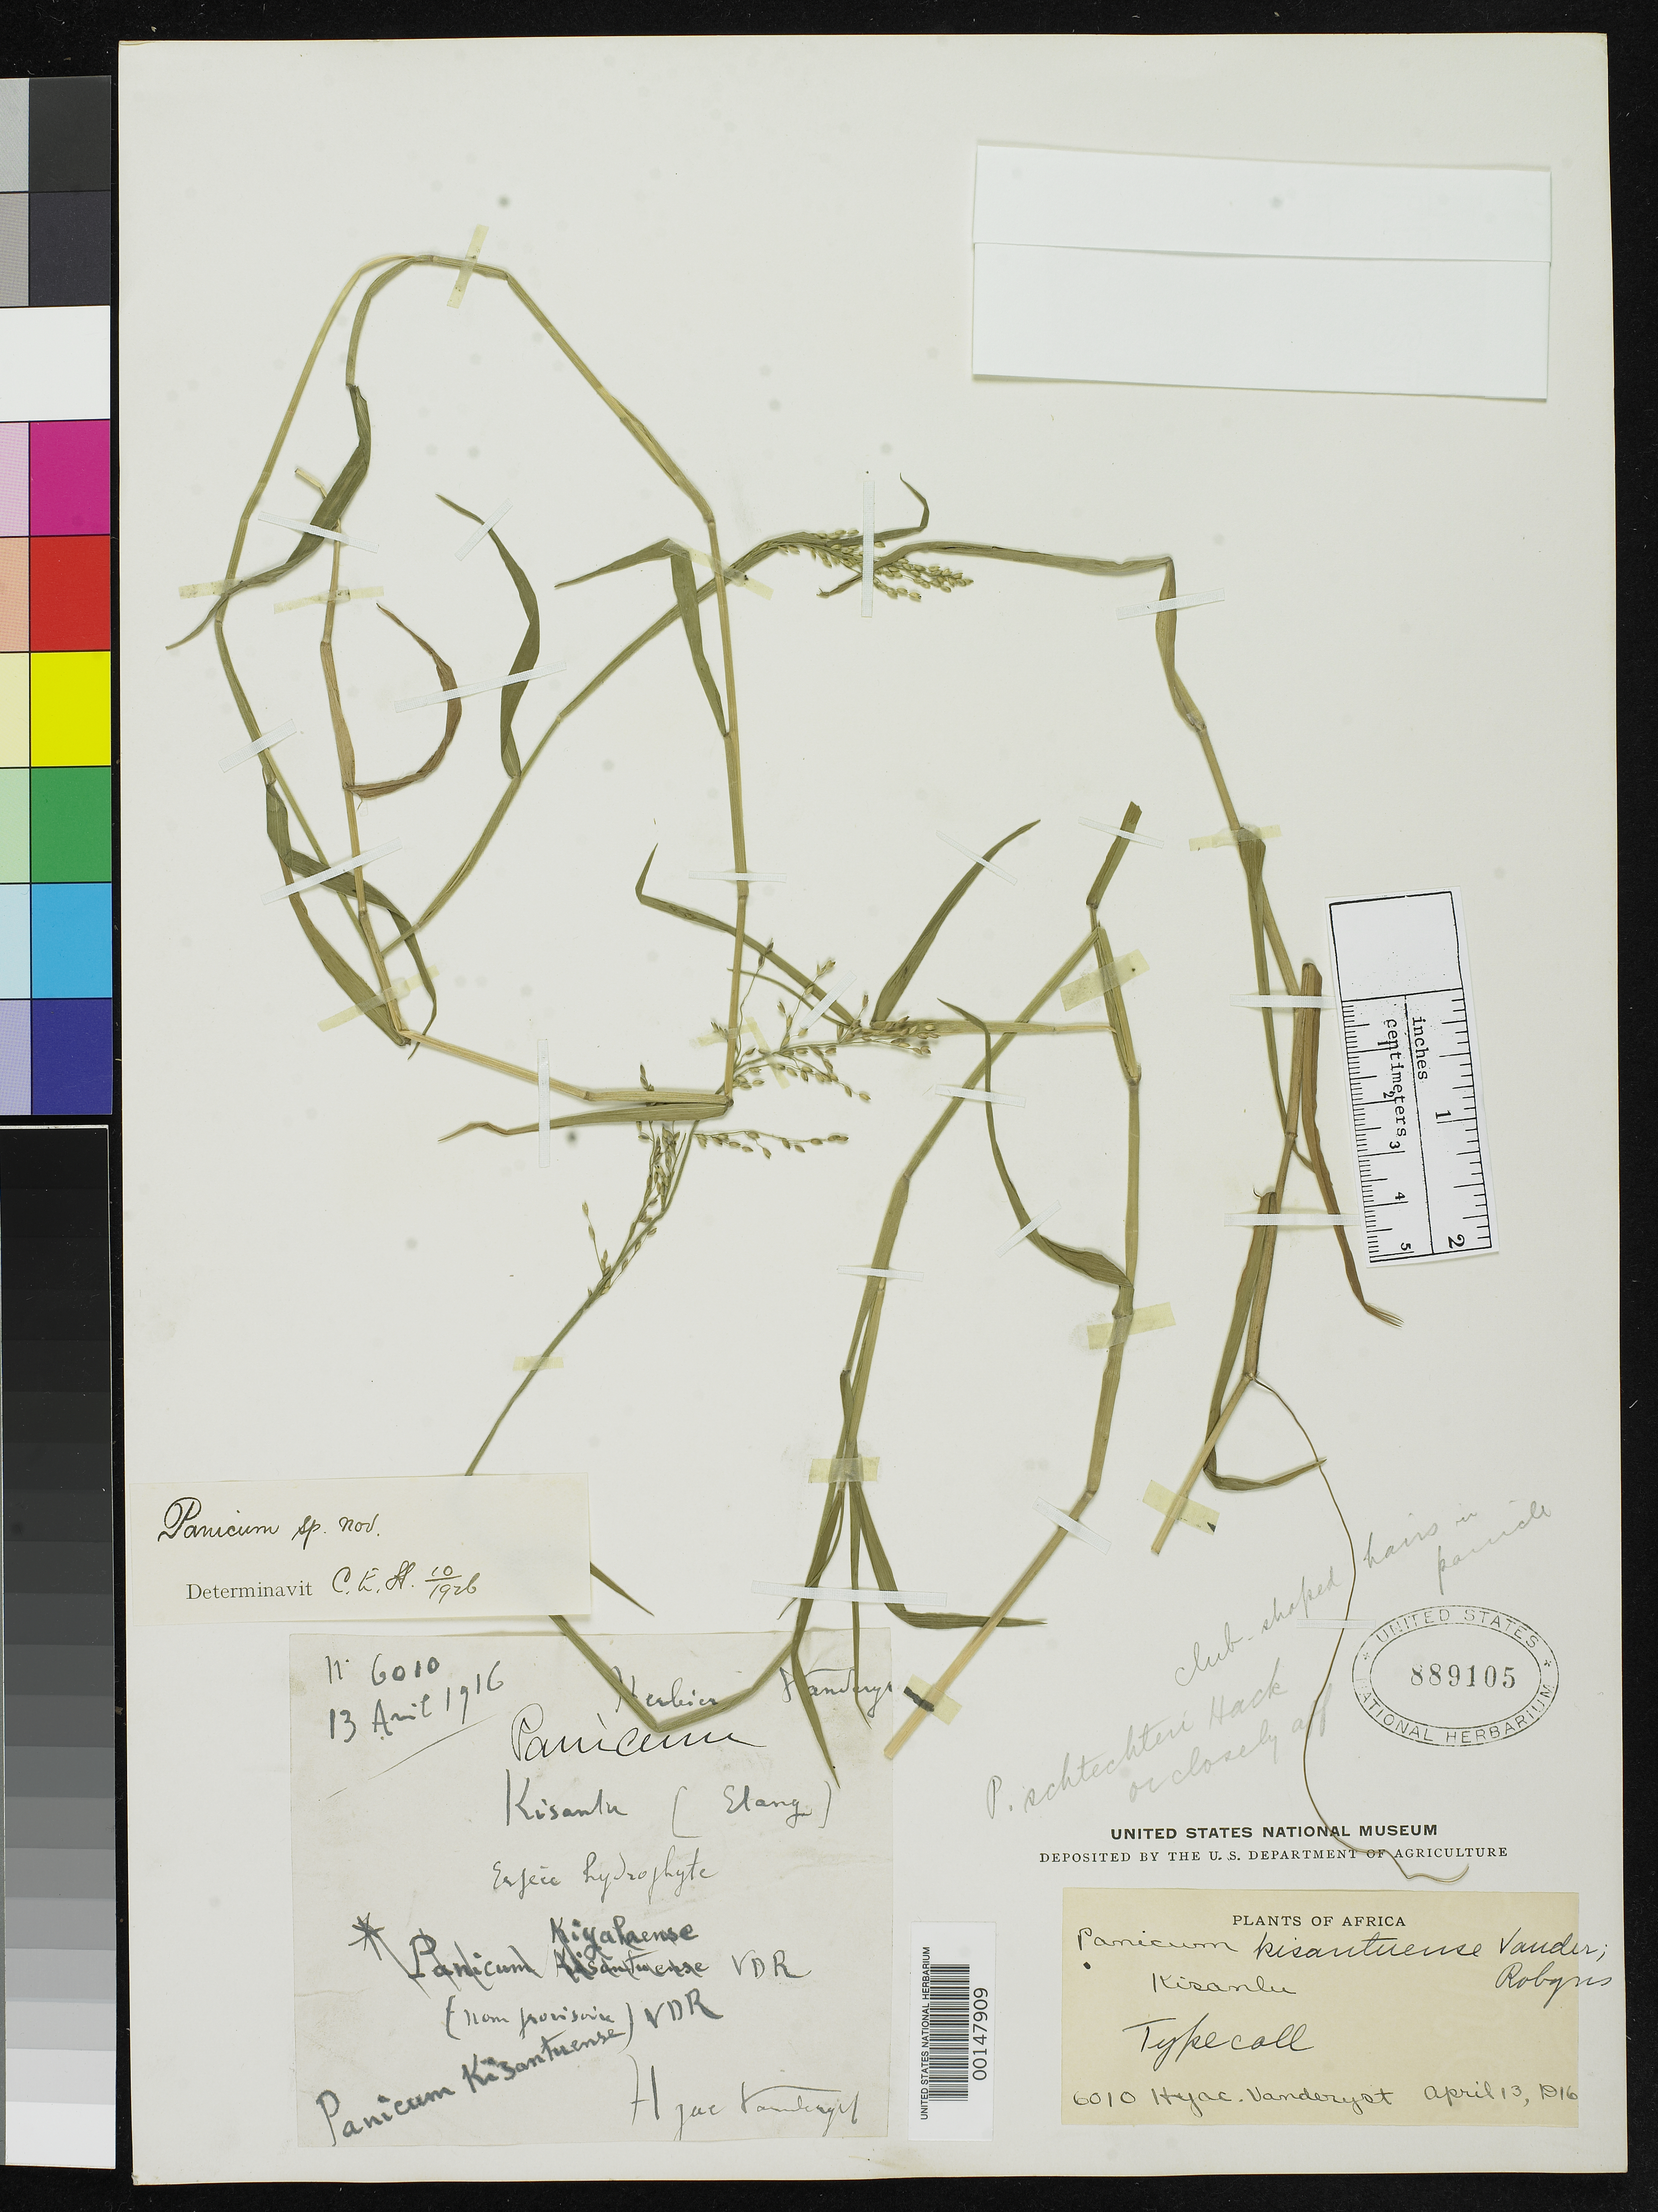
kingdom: Plantae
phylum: Tracheophyta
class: Liliopsida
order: Poales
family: Poaceae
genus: Panicum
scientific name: Panicum kisantuense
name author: Vanderyst ex Robyns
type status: Syntype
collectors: H. J. R. Vanderyst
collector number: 6010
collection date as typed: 13 Apr 1916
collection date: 1916-04-13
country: Congo, Democratic Republic of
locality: Kisantu, Kiyala.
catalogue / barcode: US 889105